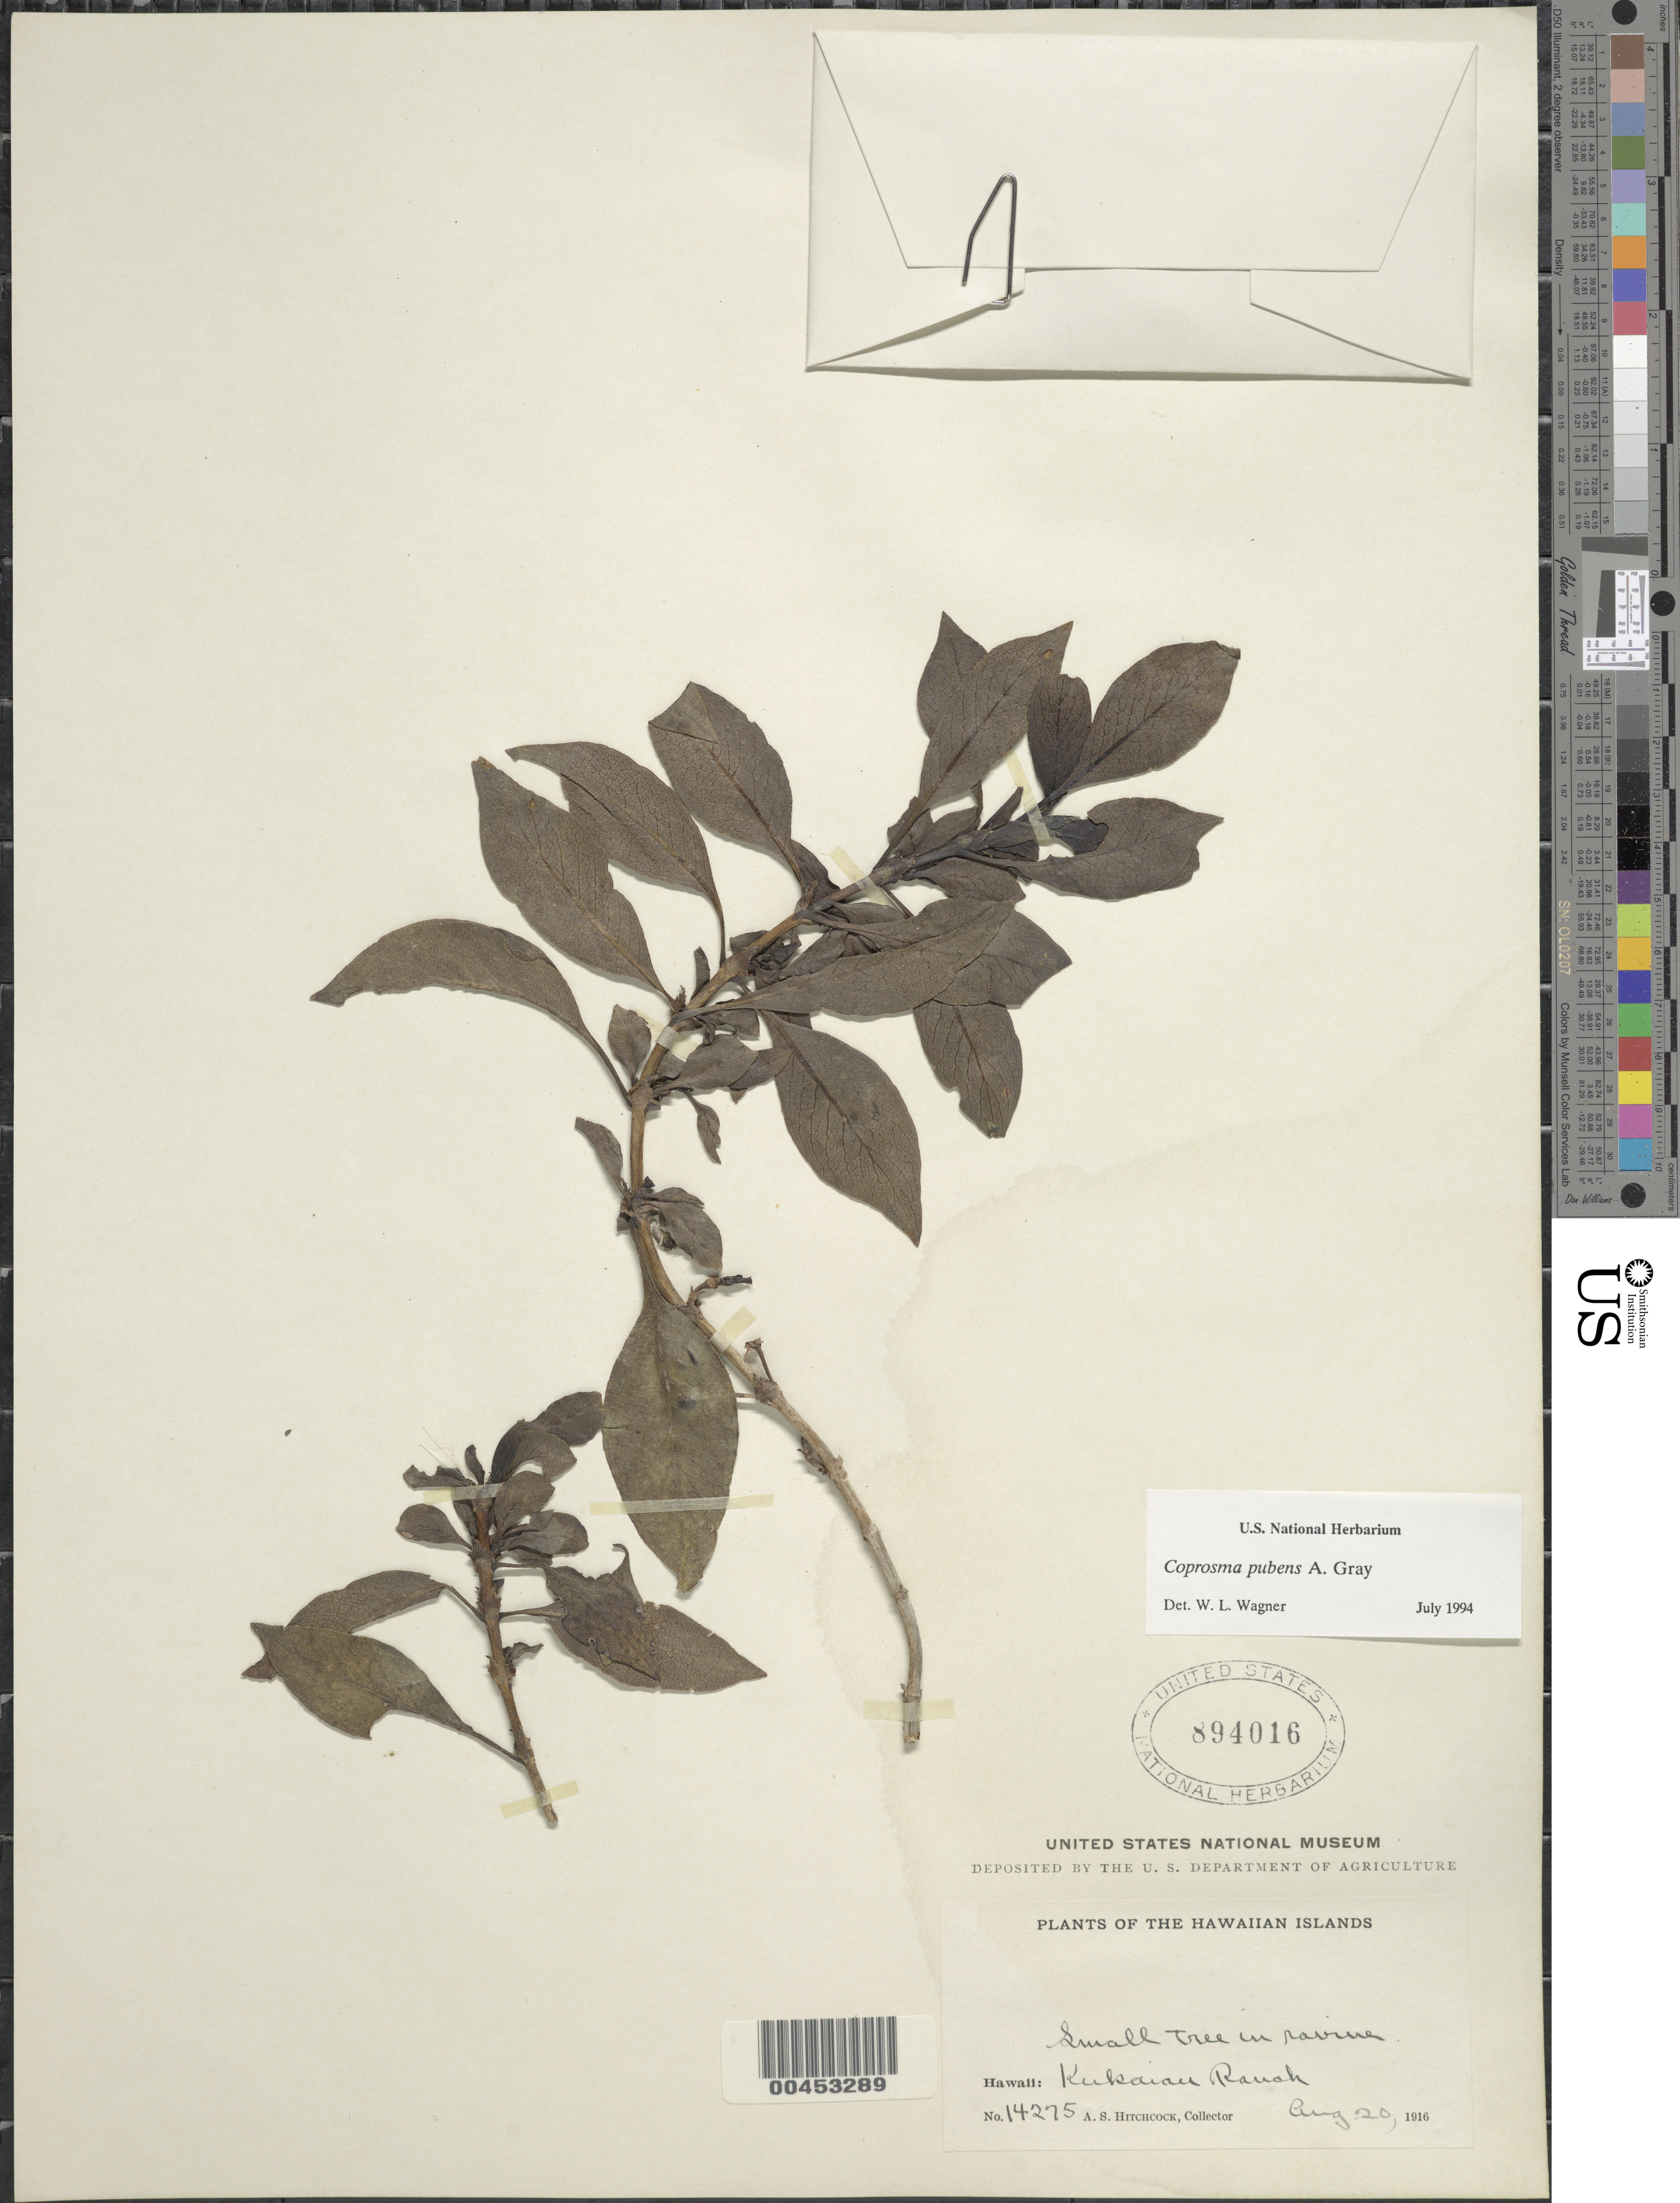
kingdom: Plantae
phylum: Tracheophyta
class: Magnoliopsida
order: Gentianales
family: Rubiaceae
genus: Coprosma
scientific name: Coprosma pubens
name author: A. Gray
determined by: Wagner, W. L., (BOT), Smithsonian Institution - National Museum of Natural History (UNITED STATES)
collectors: A. S. Hitchcock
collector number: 14275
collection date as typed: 20 Aug 1916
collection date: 1916-08-20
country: United States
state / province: Hawaii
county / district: Hawaii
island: Hawaii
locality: Kukaiau Ranch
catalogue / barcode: US 894016